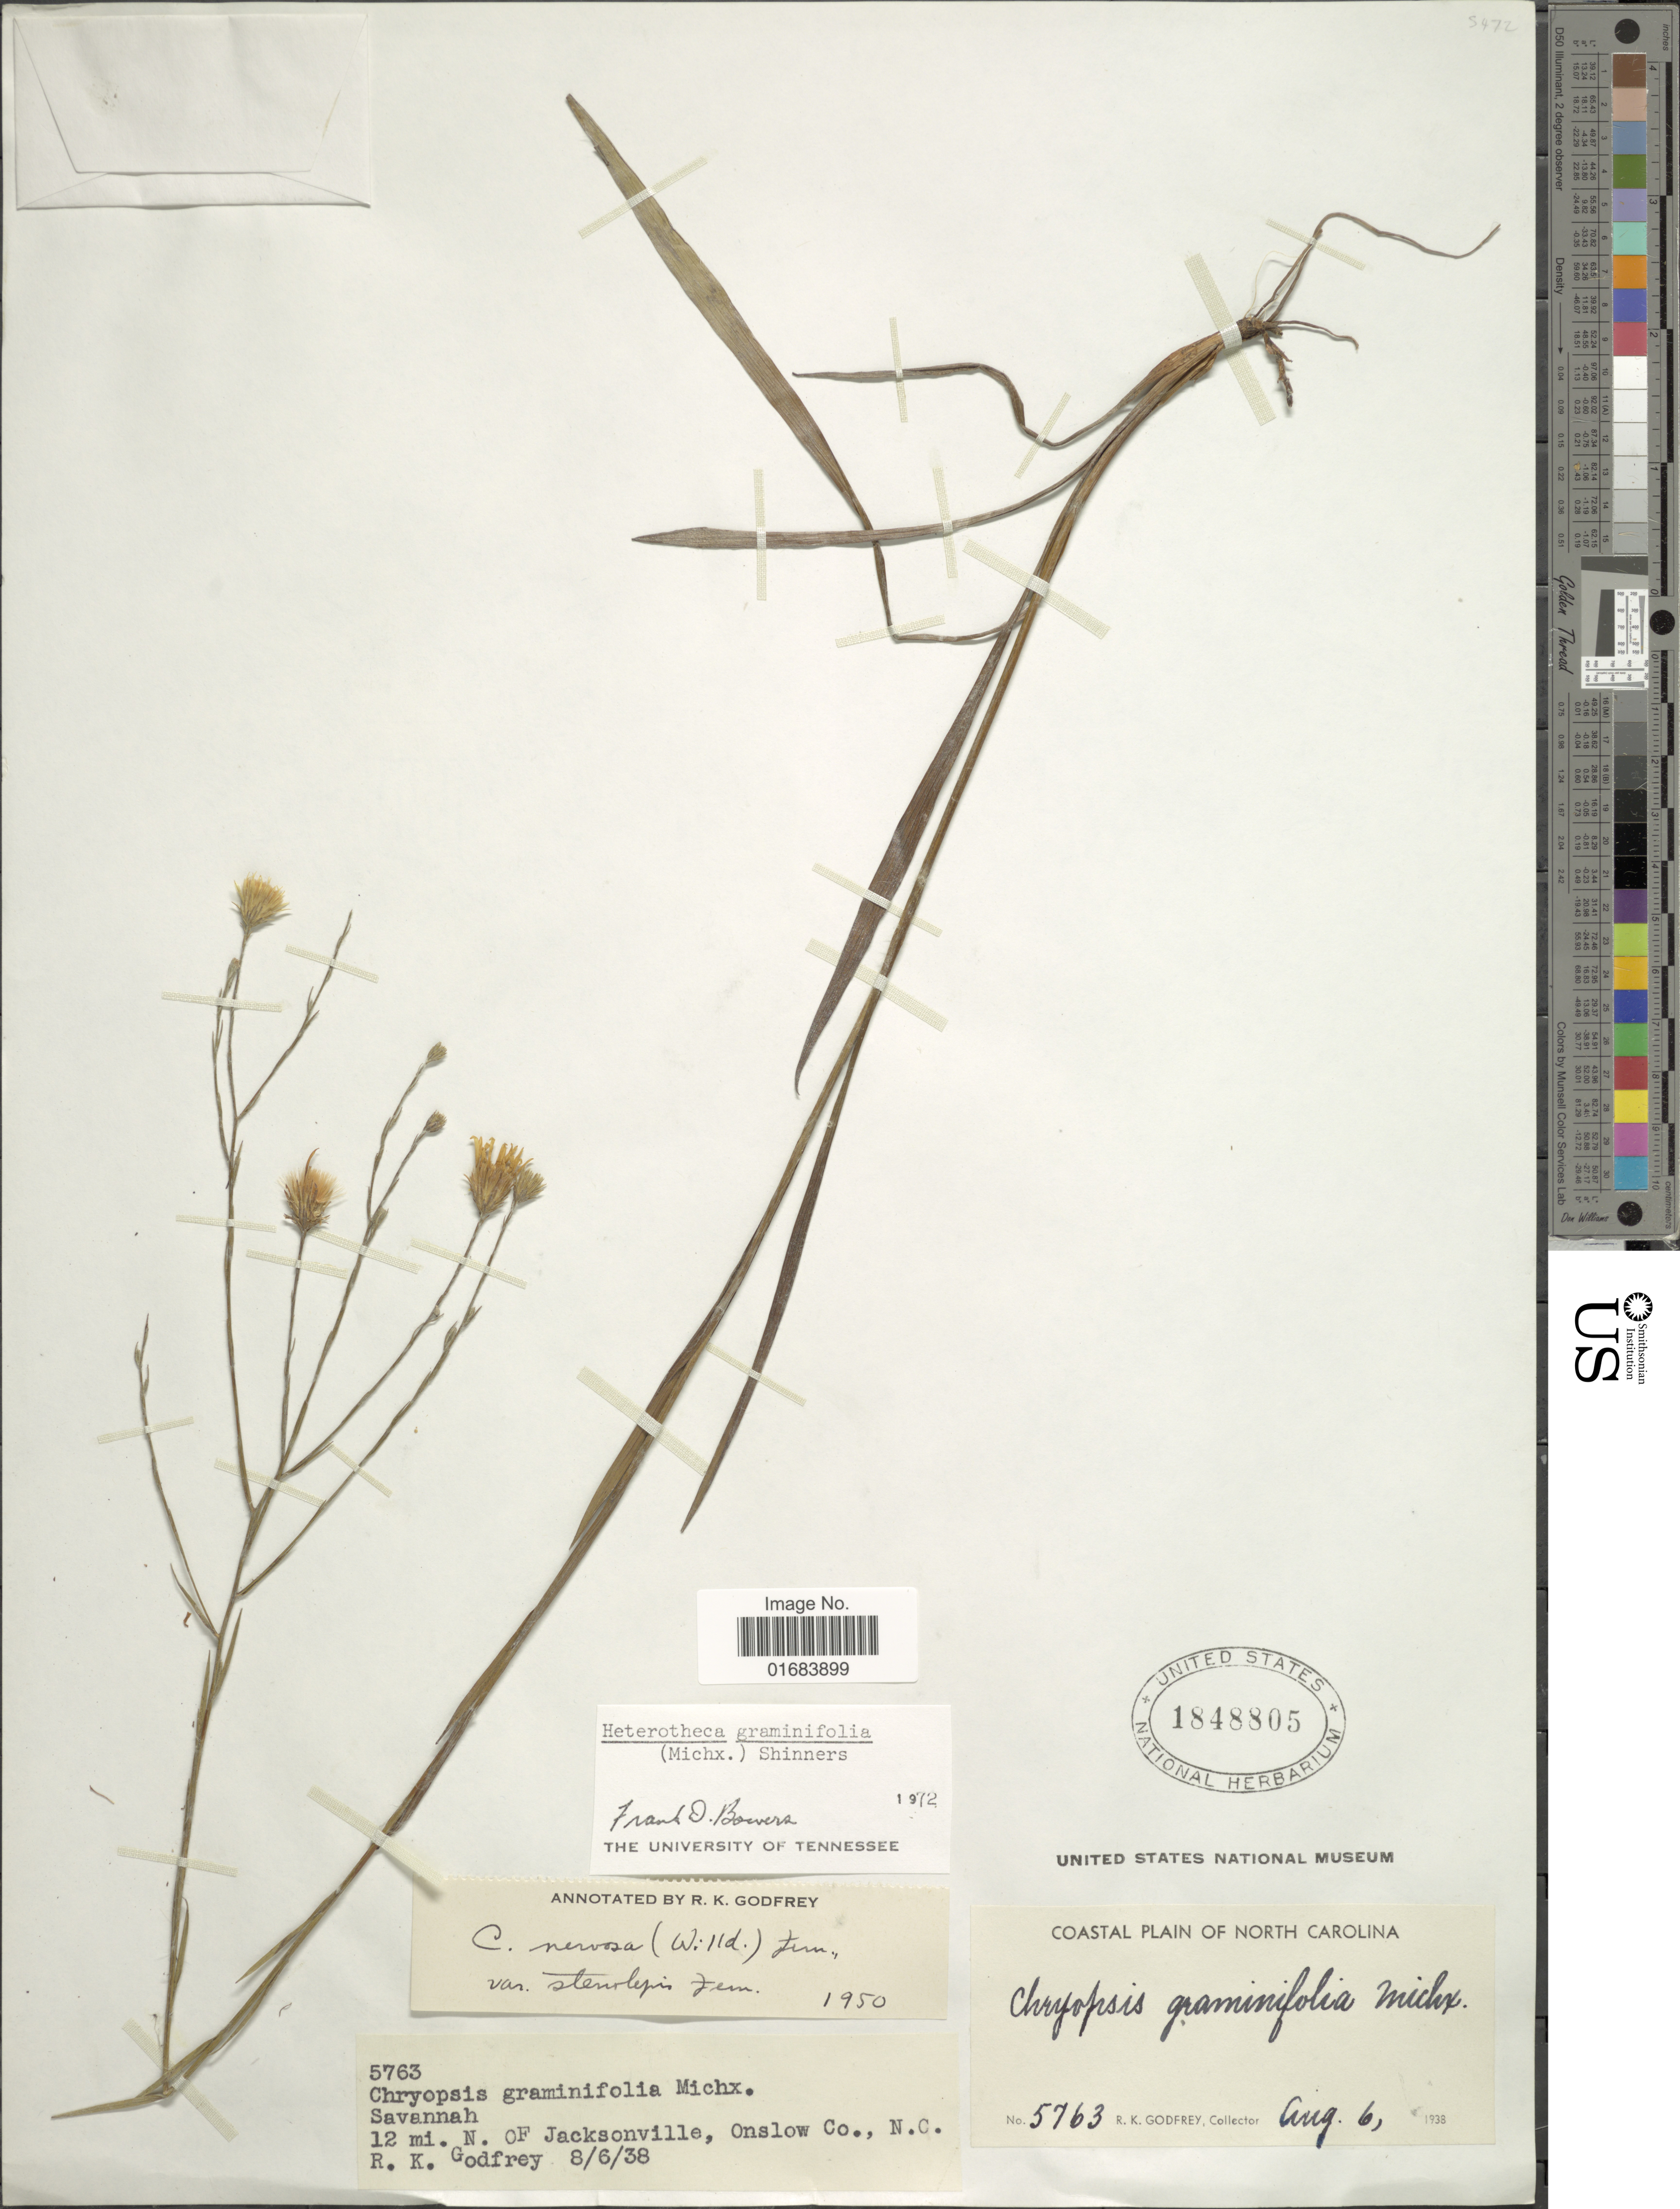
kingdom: Plantae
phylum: Tracheophyta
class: Magnoliopsida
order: Asterales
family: Asteraceae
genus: Pityopsis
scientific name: Pityopsis graminifolia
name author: (Michx.) Nutt.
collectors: R. K. Godfrey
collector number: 5763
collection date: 1938-08-06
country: United States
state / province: North Carolina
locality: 12 mi. N. of Jacksonville, Onslow Co.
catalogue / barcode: US 1848805